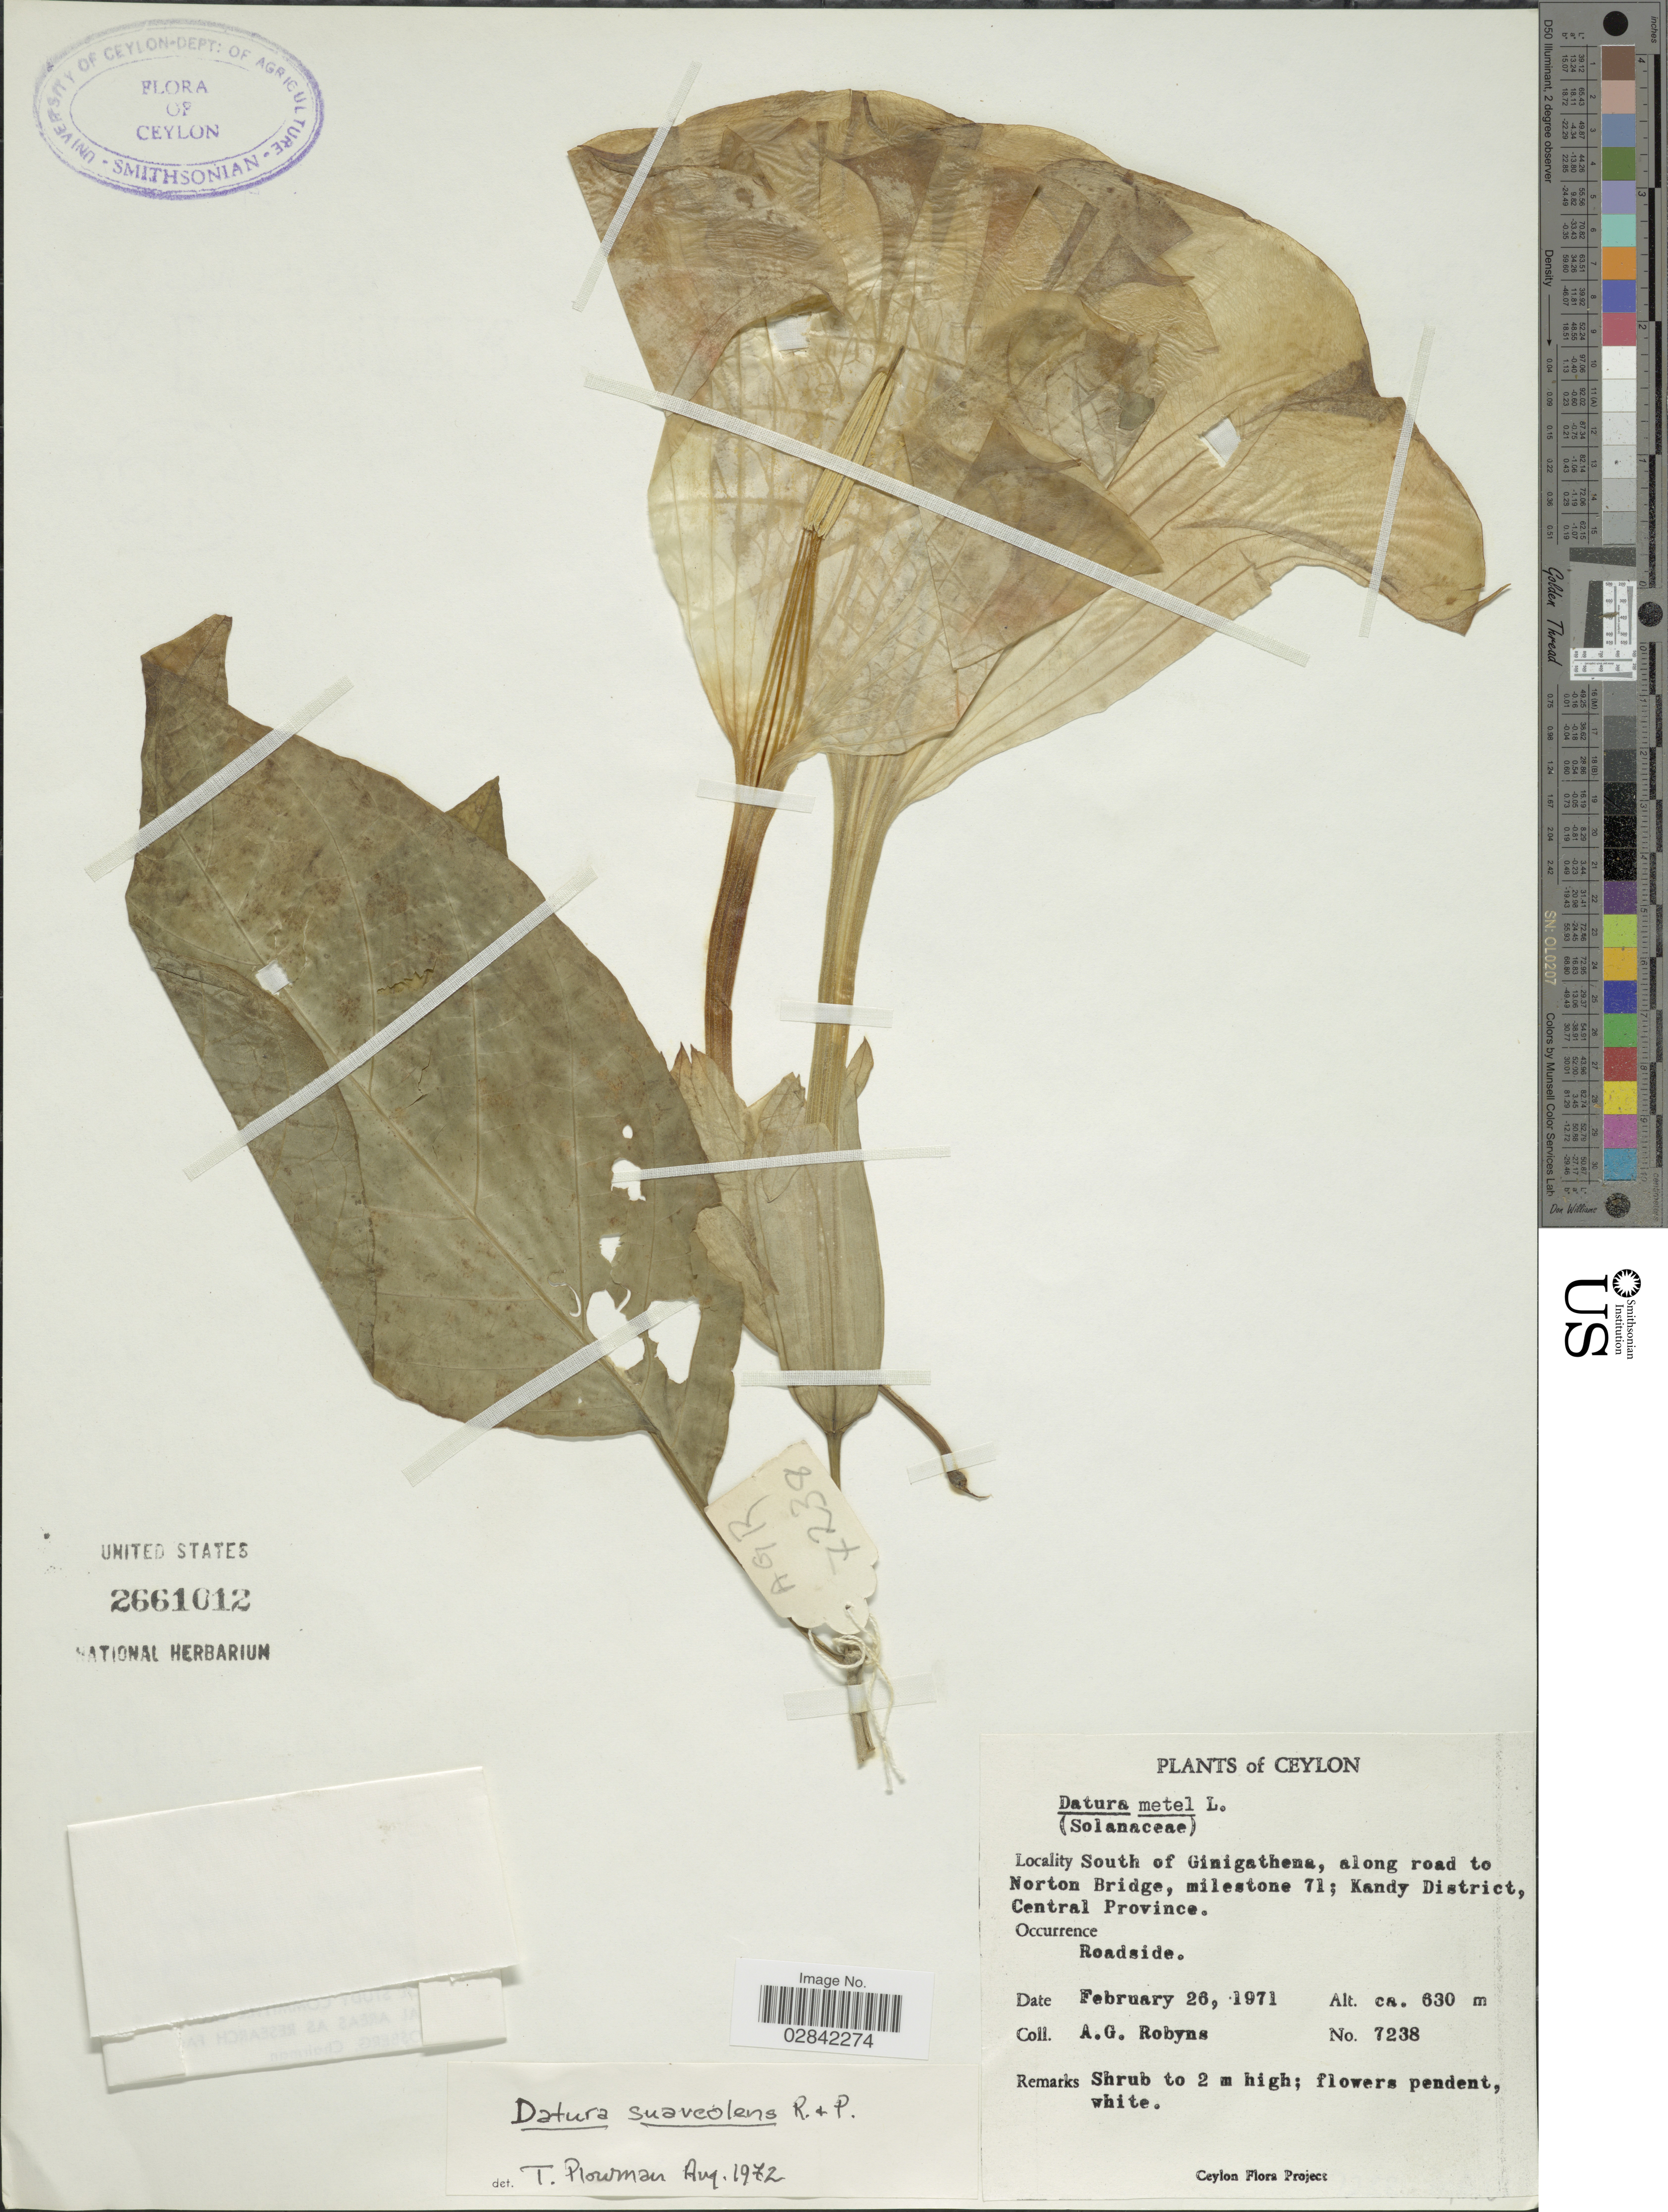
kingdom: Plantae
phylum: Tracheophyta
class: Magnoliopsida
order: Solanales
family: Solanaceae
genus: Brugmansia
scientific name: Brugmansia suaveolens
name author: (Humb. & Bonpl. ex Willd.) Brecht. & J. Presl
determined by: (US) Smithsonian Institution - National Museum of Natural History - Department of Botany (UNITED STATES)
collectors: A. Robyns & A. G. Robyns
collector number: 7238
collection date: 1971-02-26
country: Sri Lanka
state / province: Central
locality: Ceylon, South of Ginigathena, along road to Norton Bridge, milestone 71; Kandy District, Central Province.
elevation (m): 630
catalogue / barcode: US 2661012